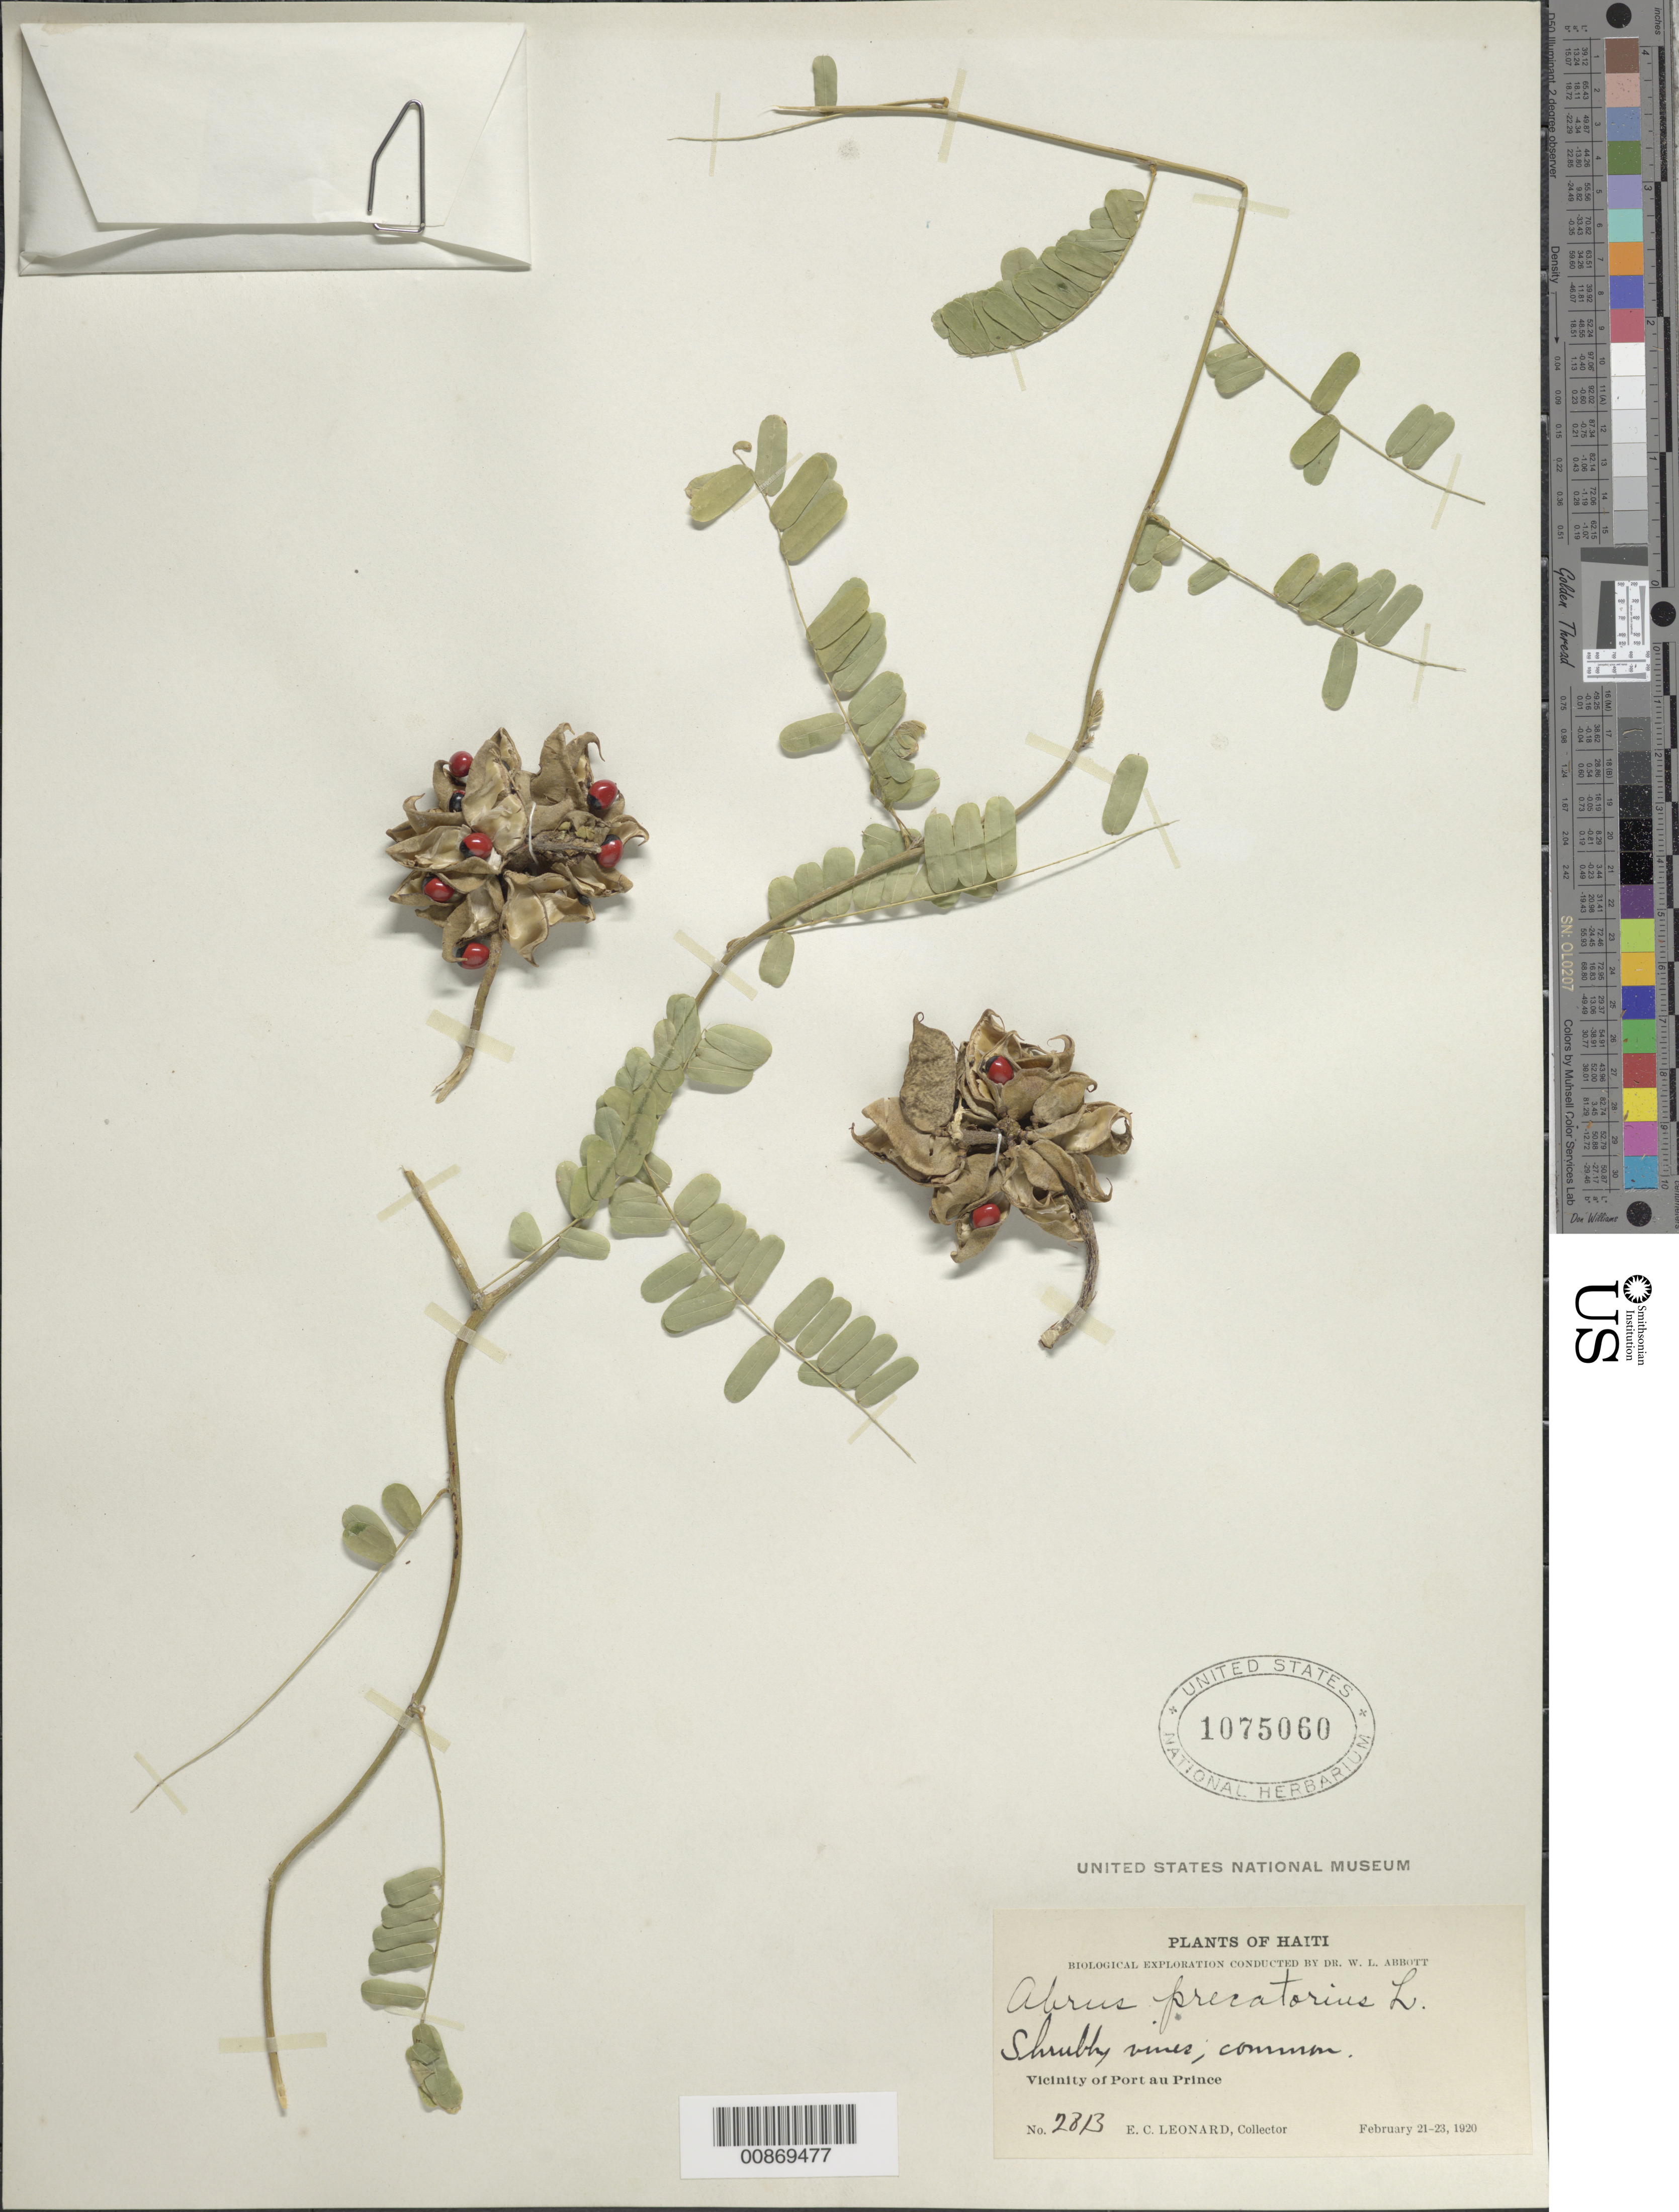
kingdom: Plantae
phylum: Tracheophyta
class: Magnoliopsida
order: Fabales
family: Fabaceae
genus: Abrus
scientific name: Abrus precatorius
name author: L.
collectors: E. C. Leonard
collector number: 2813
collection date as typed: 21 Feb 1920 to 23 Feb 1920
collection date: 1920-02-21/1920-02-23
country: Haiti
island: Hispaniola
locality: Vicinity of Port au Prince.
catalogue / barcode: US 1075060